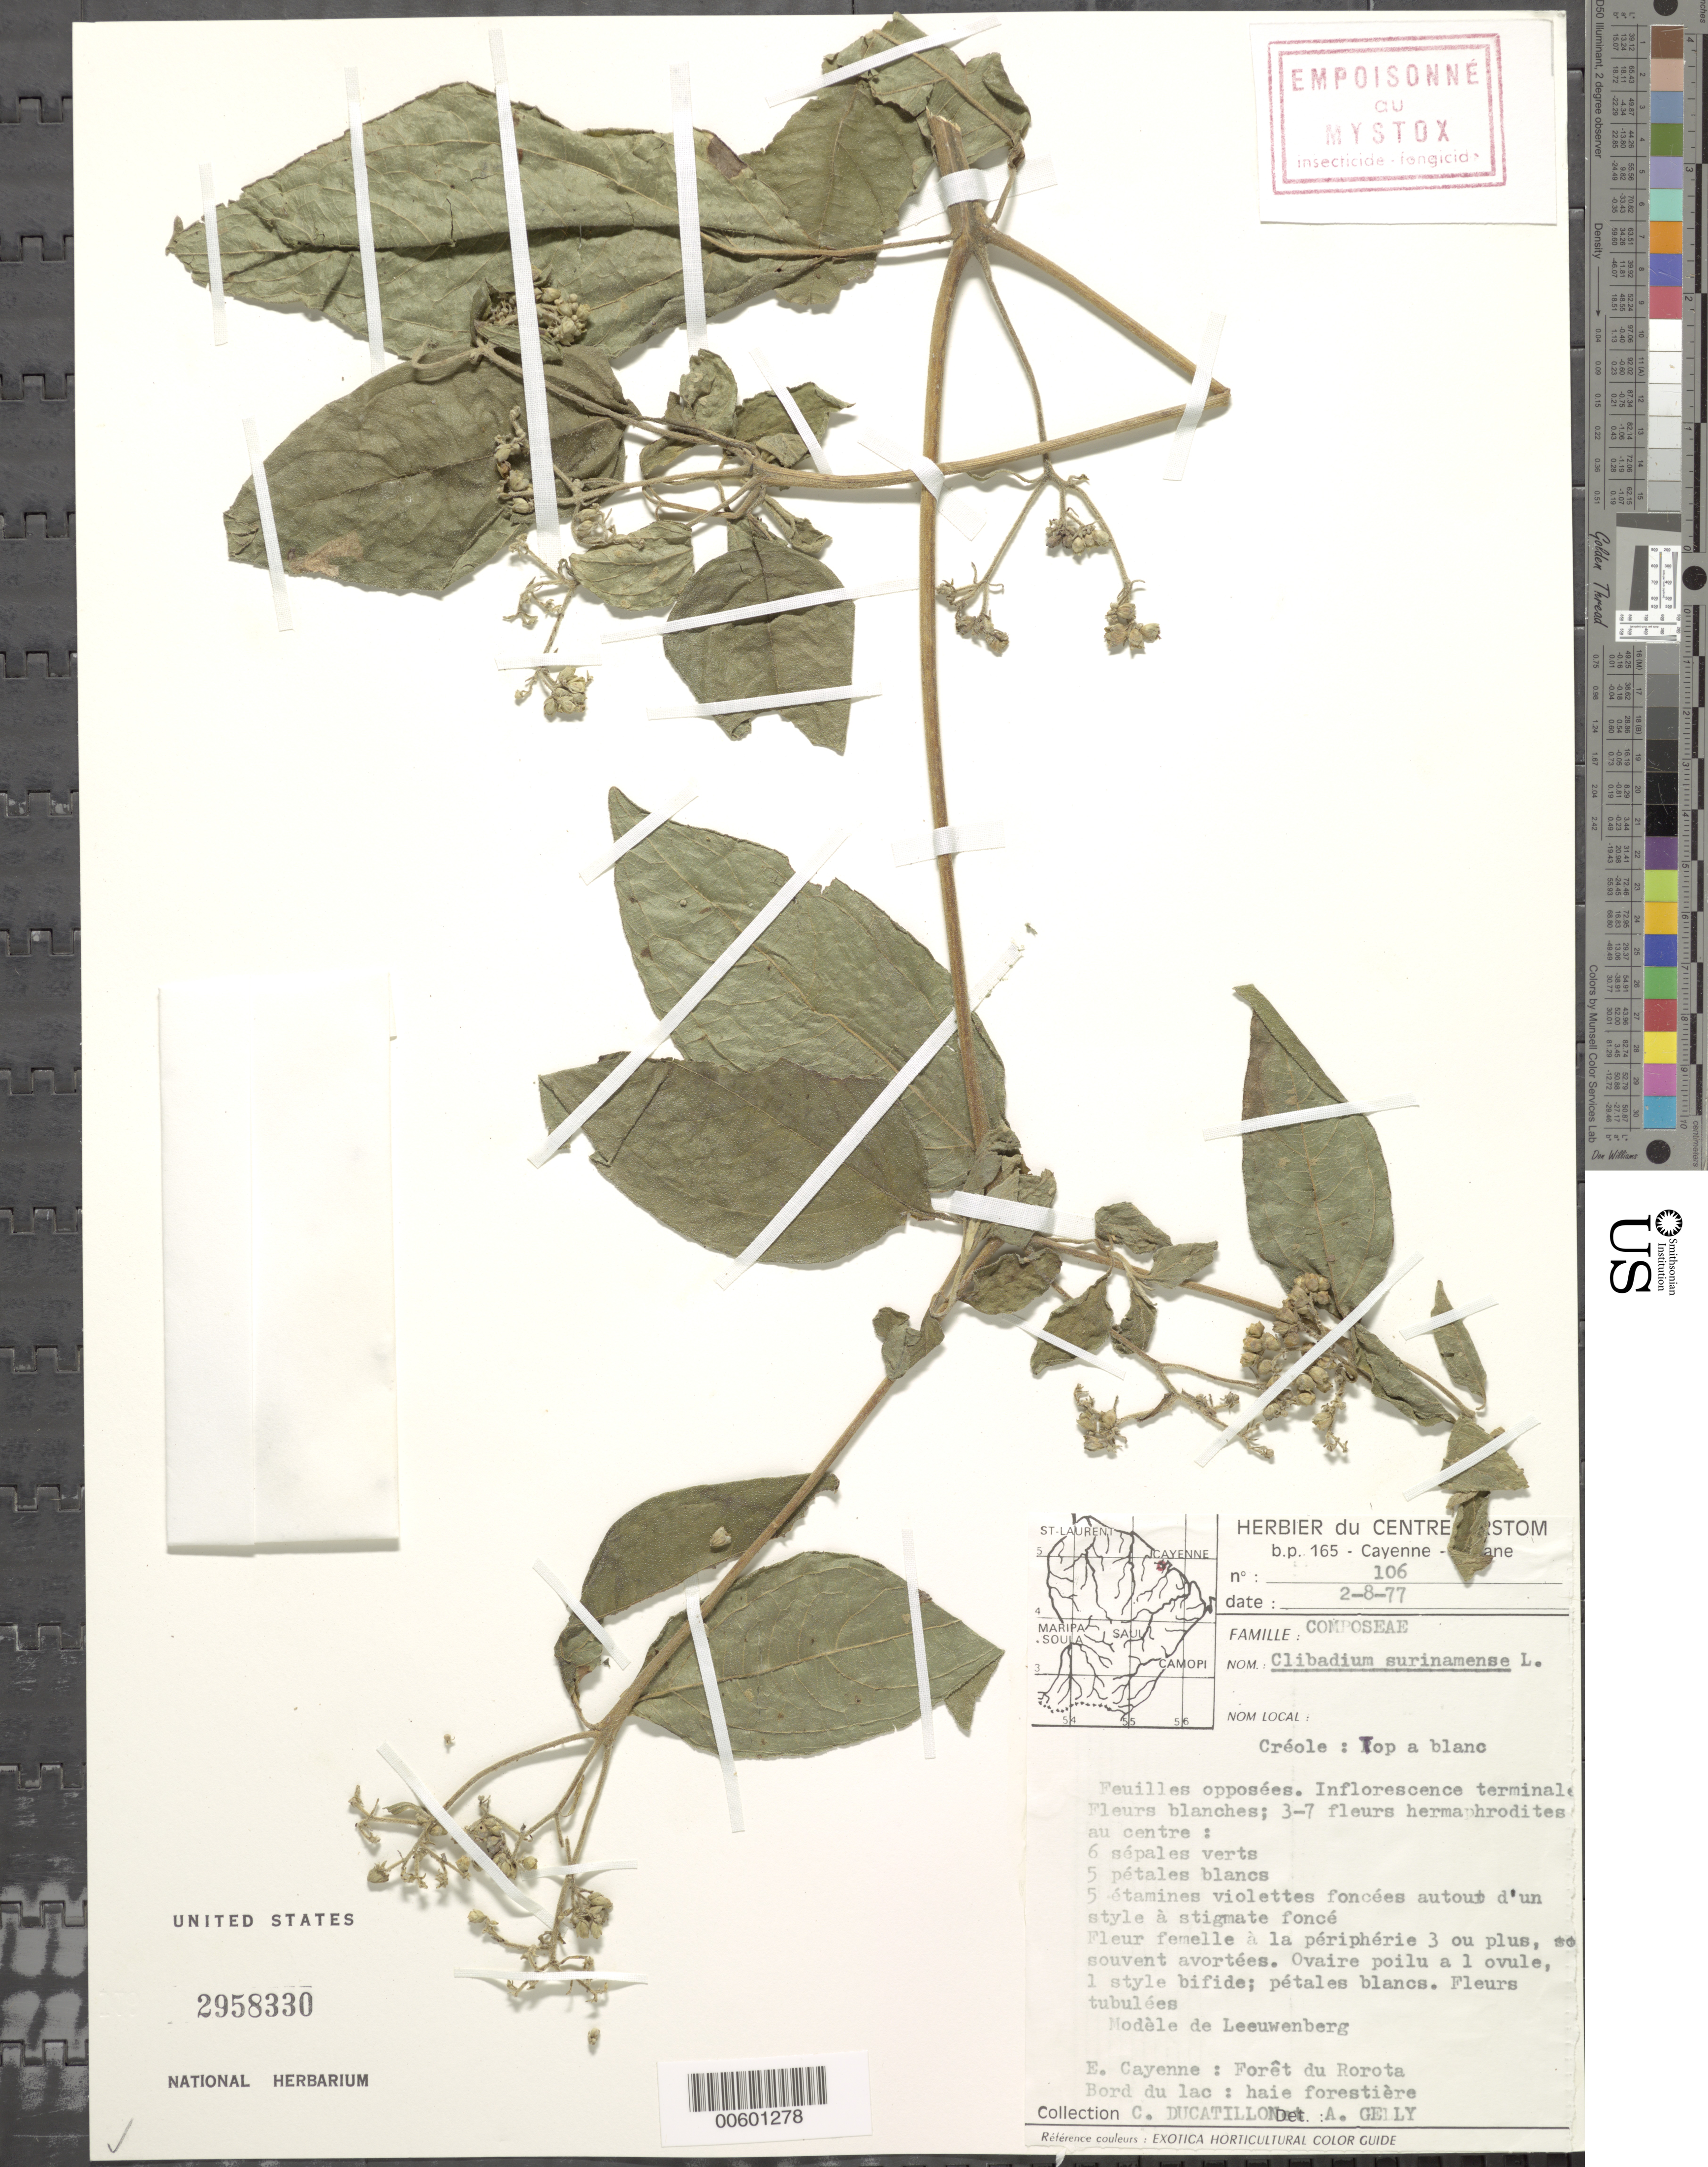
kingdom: Plantae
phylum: Tracheophyta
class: Magnoliopsida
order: Asterales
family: Asteraceae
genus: Clibadium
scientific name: Clibadium surinamense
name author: L.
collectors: C. Ducatillon & A. Gelly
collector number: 106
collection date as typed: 2-Aug-77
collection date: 1977-08-02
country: French Guiana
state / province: Cayenne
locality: Cayenne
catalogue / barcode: US 2958330